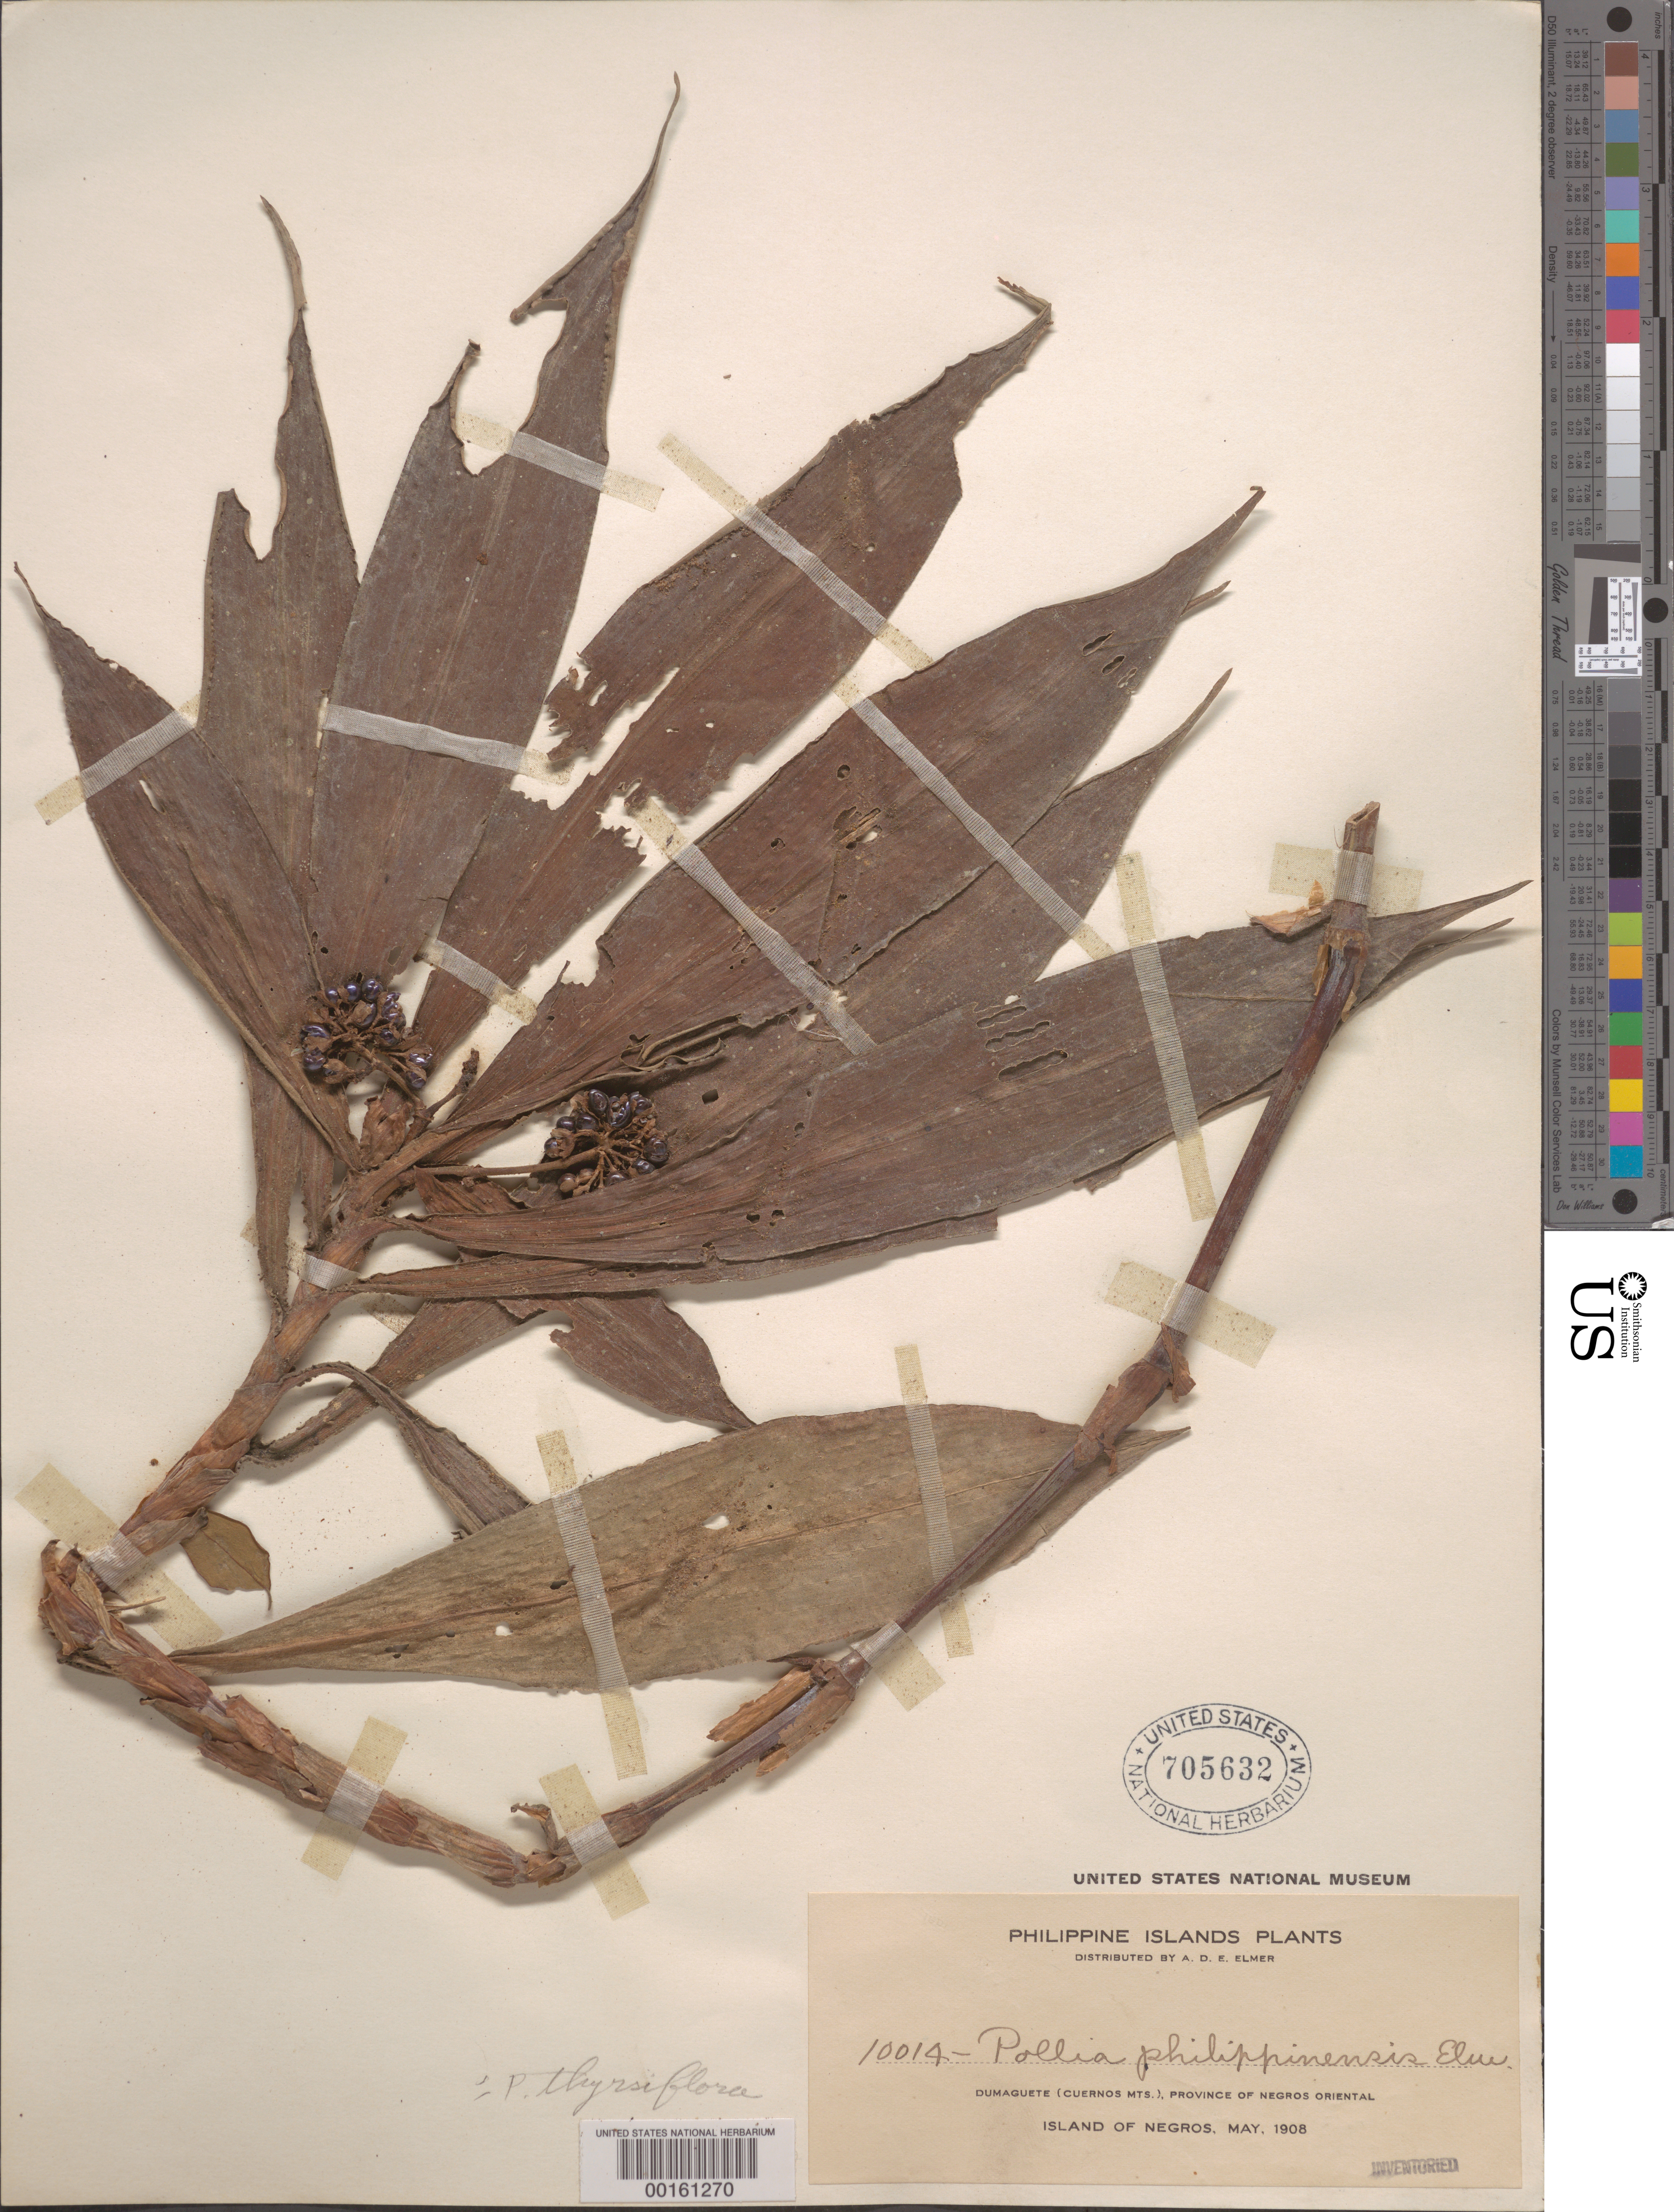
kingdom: Plantae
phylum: Tracheophyta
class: Liliopsida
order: Commelinales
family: Commelinaceae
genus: Pollia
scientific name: Pollia thyrsiflora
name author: (Blume) Steud.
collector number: A.d. Elmer 10014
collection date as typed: May 1908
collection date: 1908-05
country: Philippines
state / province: Central Visayas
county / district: Negros Oriental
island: Negros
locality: Dumaguete (cuernos mts)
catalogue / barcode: US 705632